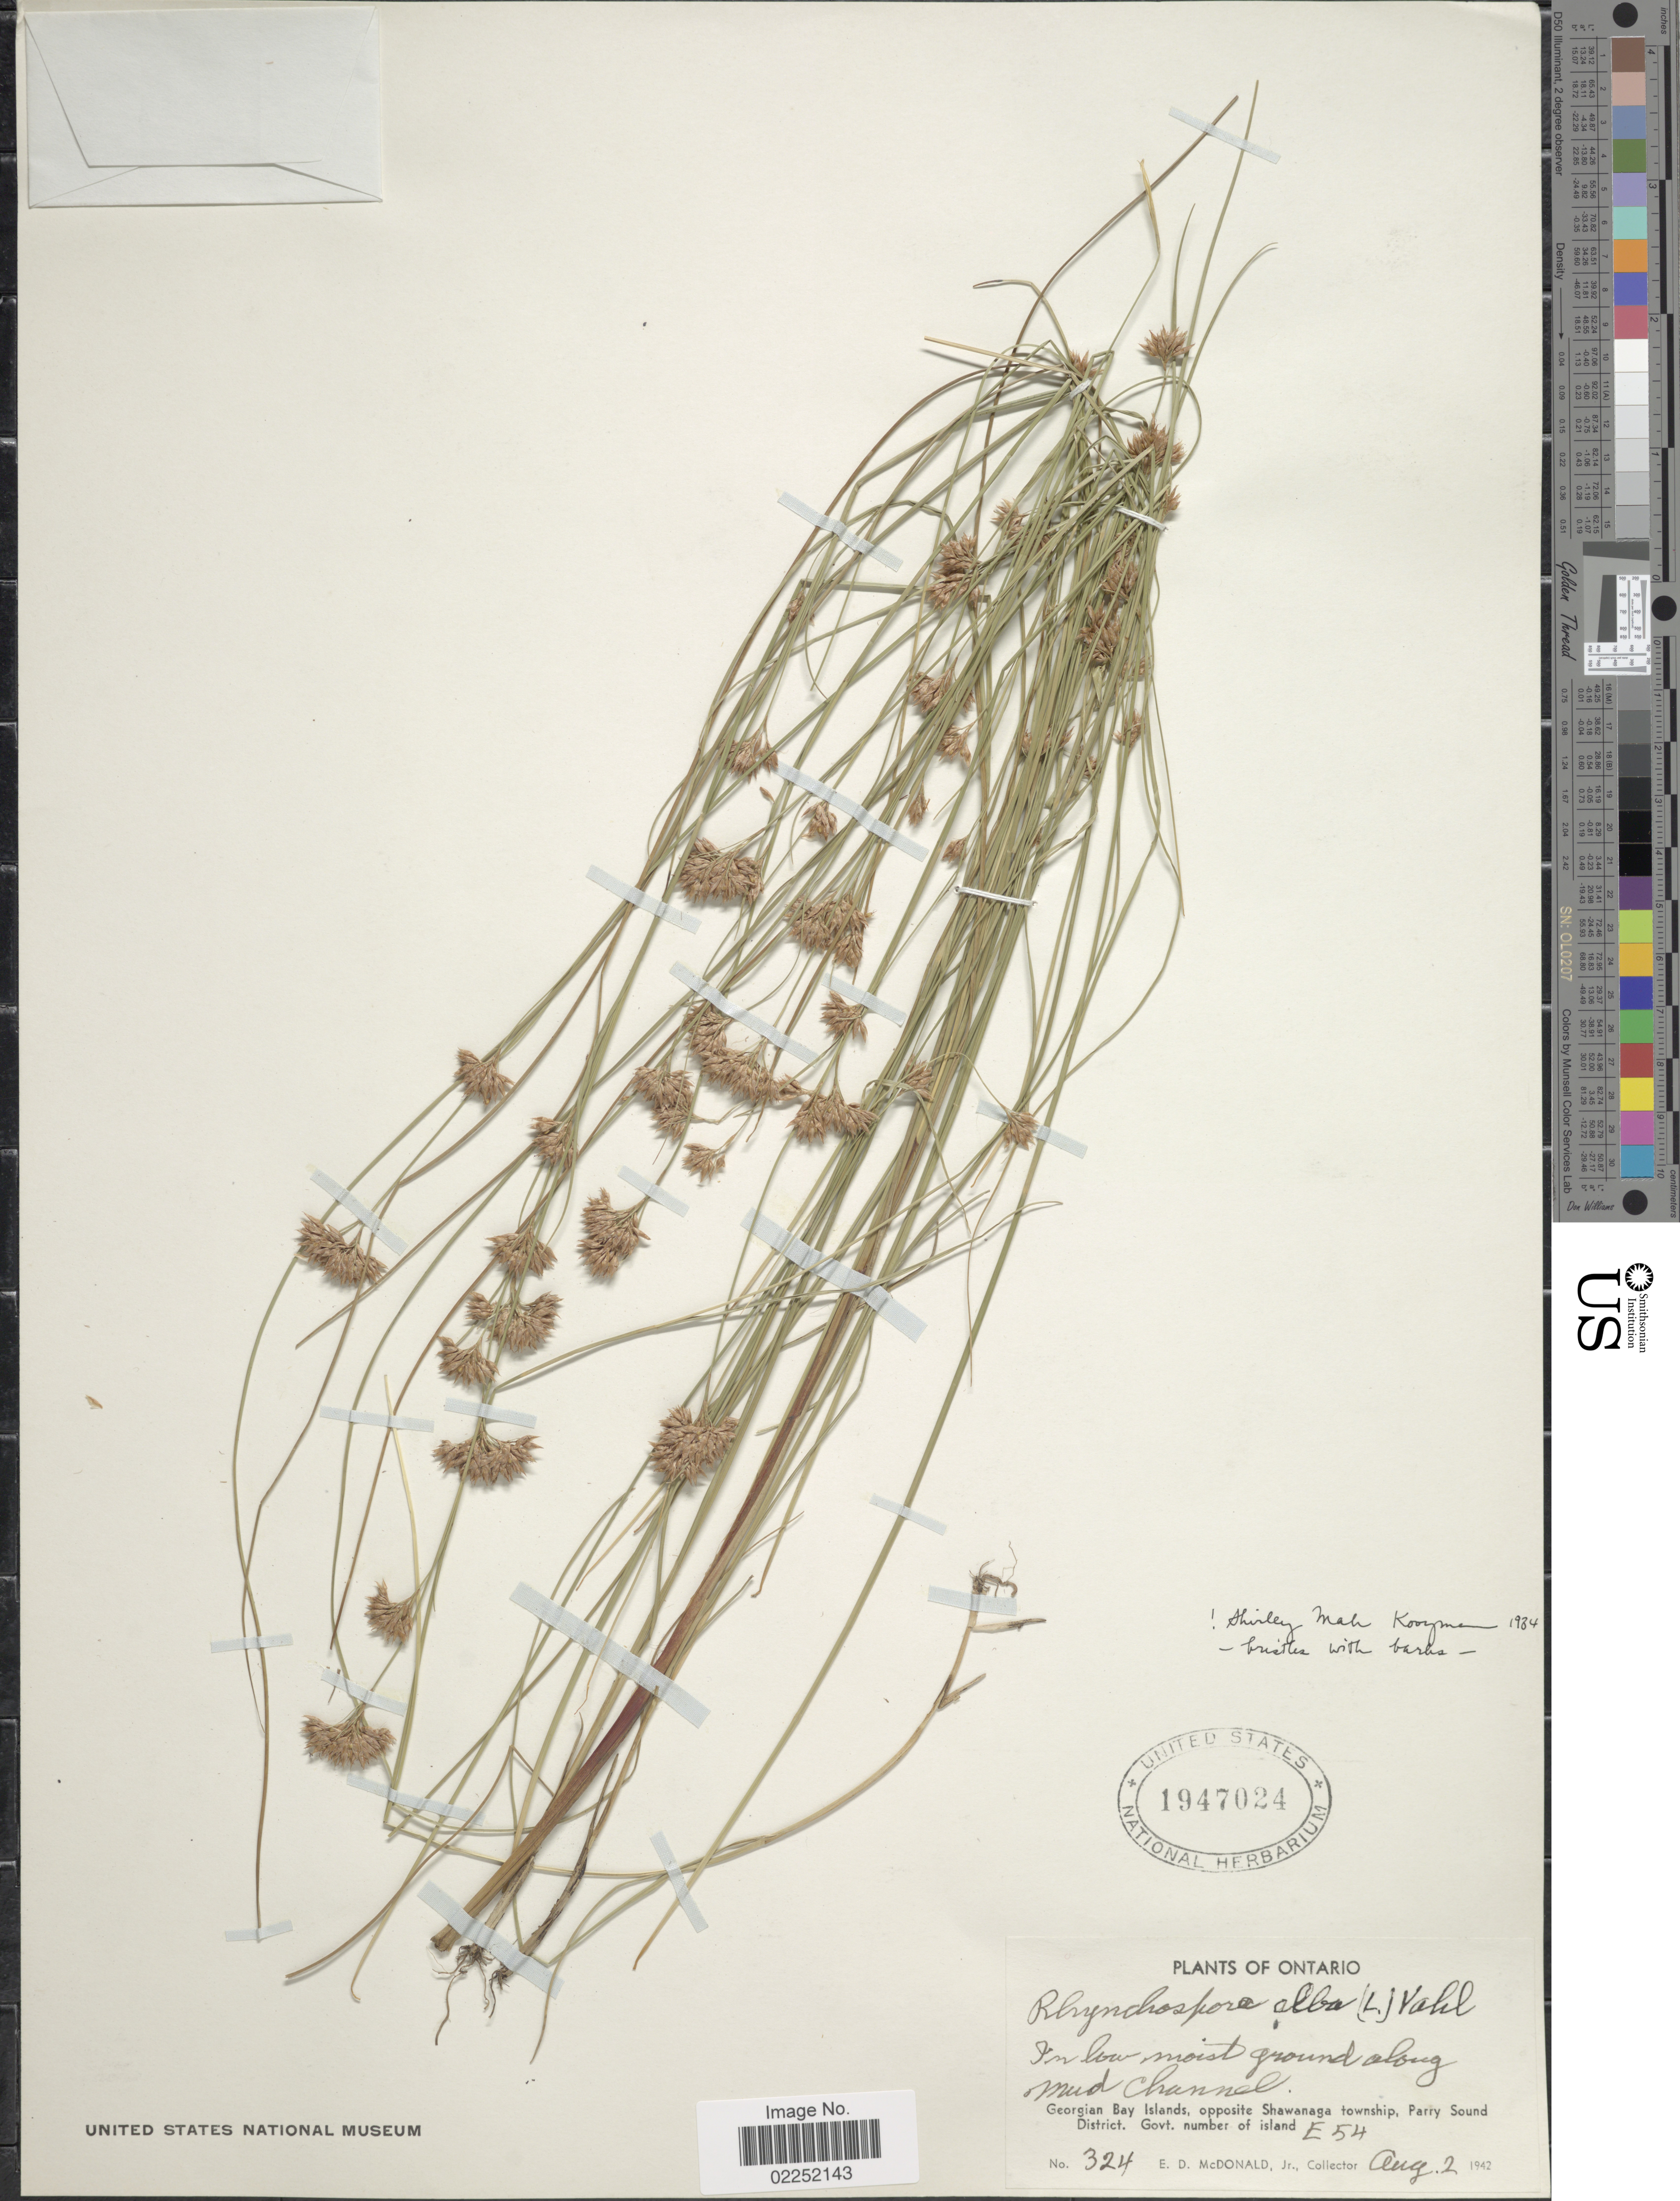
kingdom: Plantae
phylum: Tracheophyta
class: Liliopsida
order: Poales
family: Cyperaceae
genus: Rhynchospora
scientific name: Rhynchospora alba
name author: (L.) Vahl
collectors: E. D. McDonald Jr.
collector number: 324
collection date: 1942-08-02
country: Canada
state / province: Ontario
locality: In low moist ground along Mud Channel, Georgian Bay Islands, opposite Shawanaga township, Parry Sound District. Govt. number of island E 54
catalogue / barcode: US 1947024